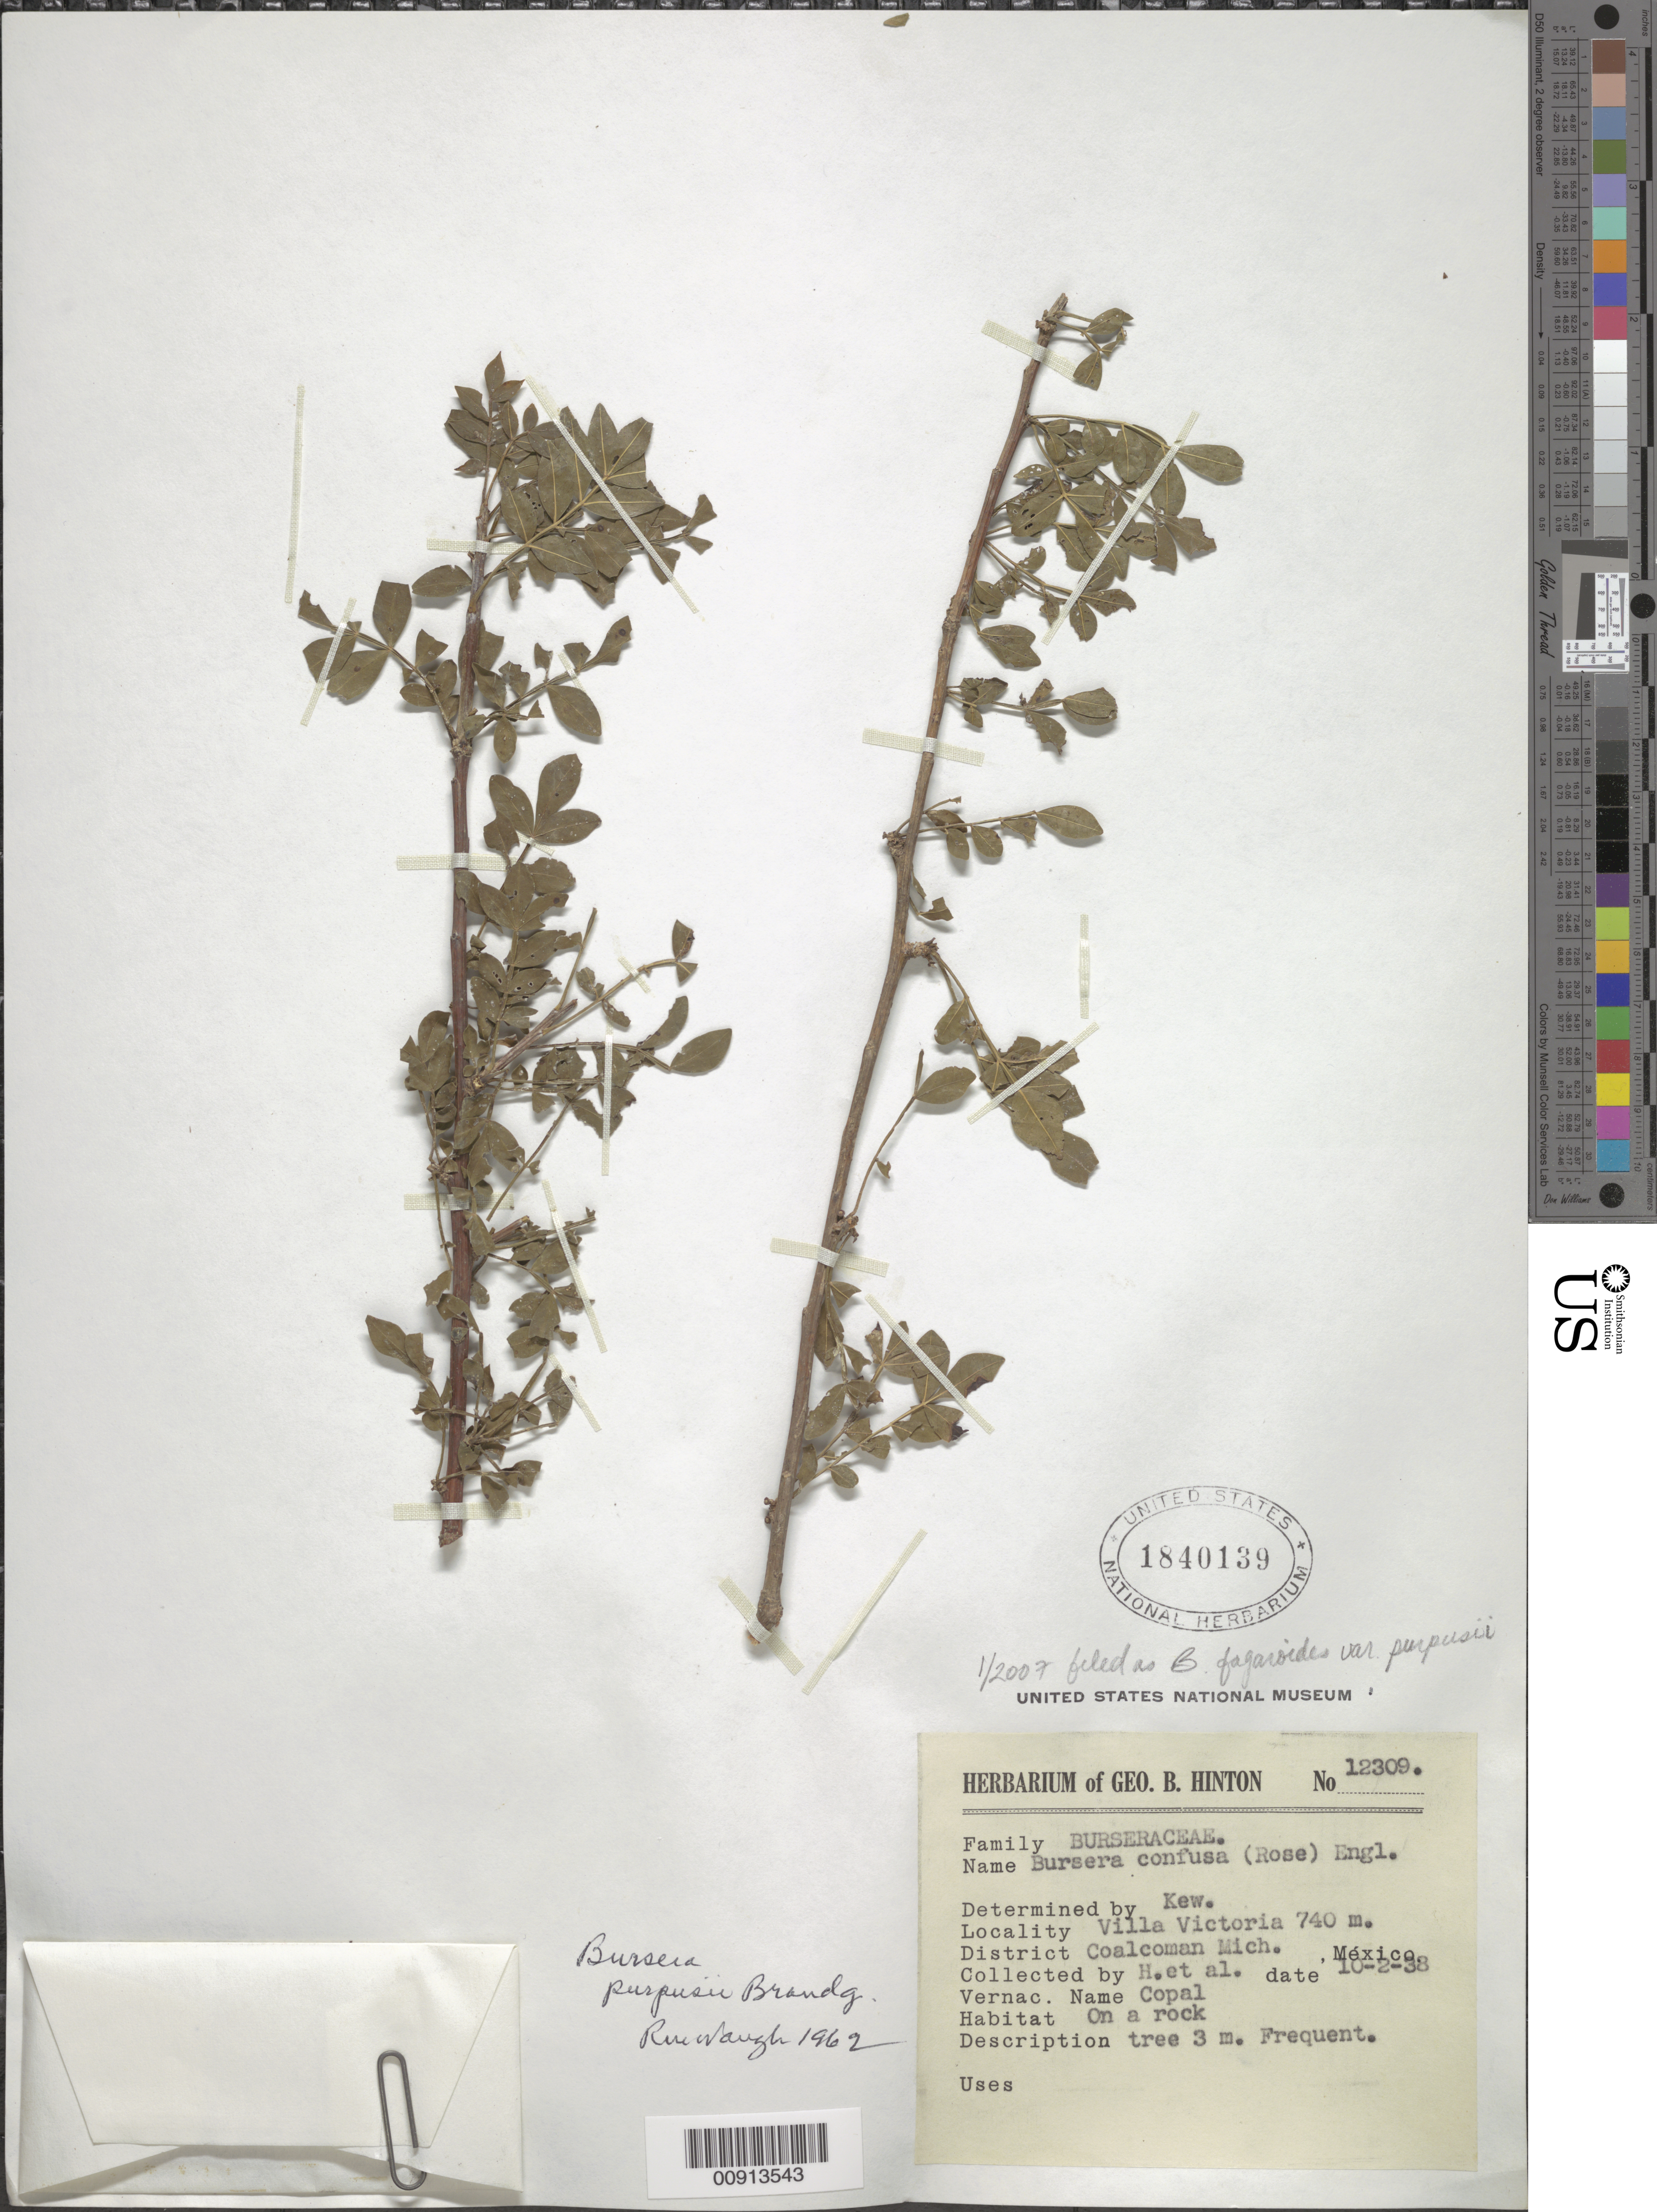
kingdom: Plantae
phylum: Tracheophyta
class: Magnoliopsida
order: Sapindales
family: Burseraceae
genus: Bursera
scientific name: Bursera fagaroides var. purpusii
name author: (Brandegee) McVaugh & Rzed.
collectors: G. B. Hinton & et al.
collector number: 12309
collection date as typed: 02 Oct 1938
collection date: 1938-10-02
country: Mexico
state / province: Michoacán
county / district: Coalcomán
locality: Villa Victoria, District Coalcomán, Michoacán.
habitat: On a rock.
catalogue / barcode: US 1840139